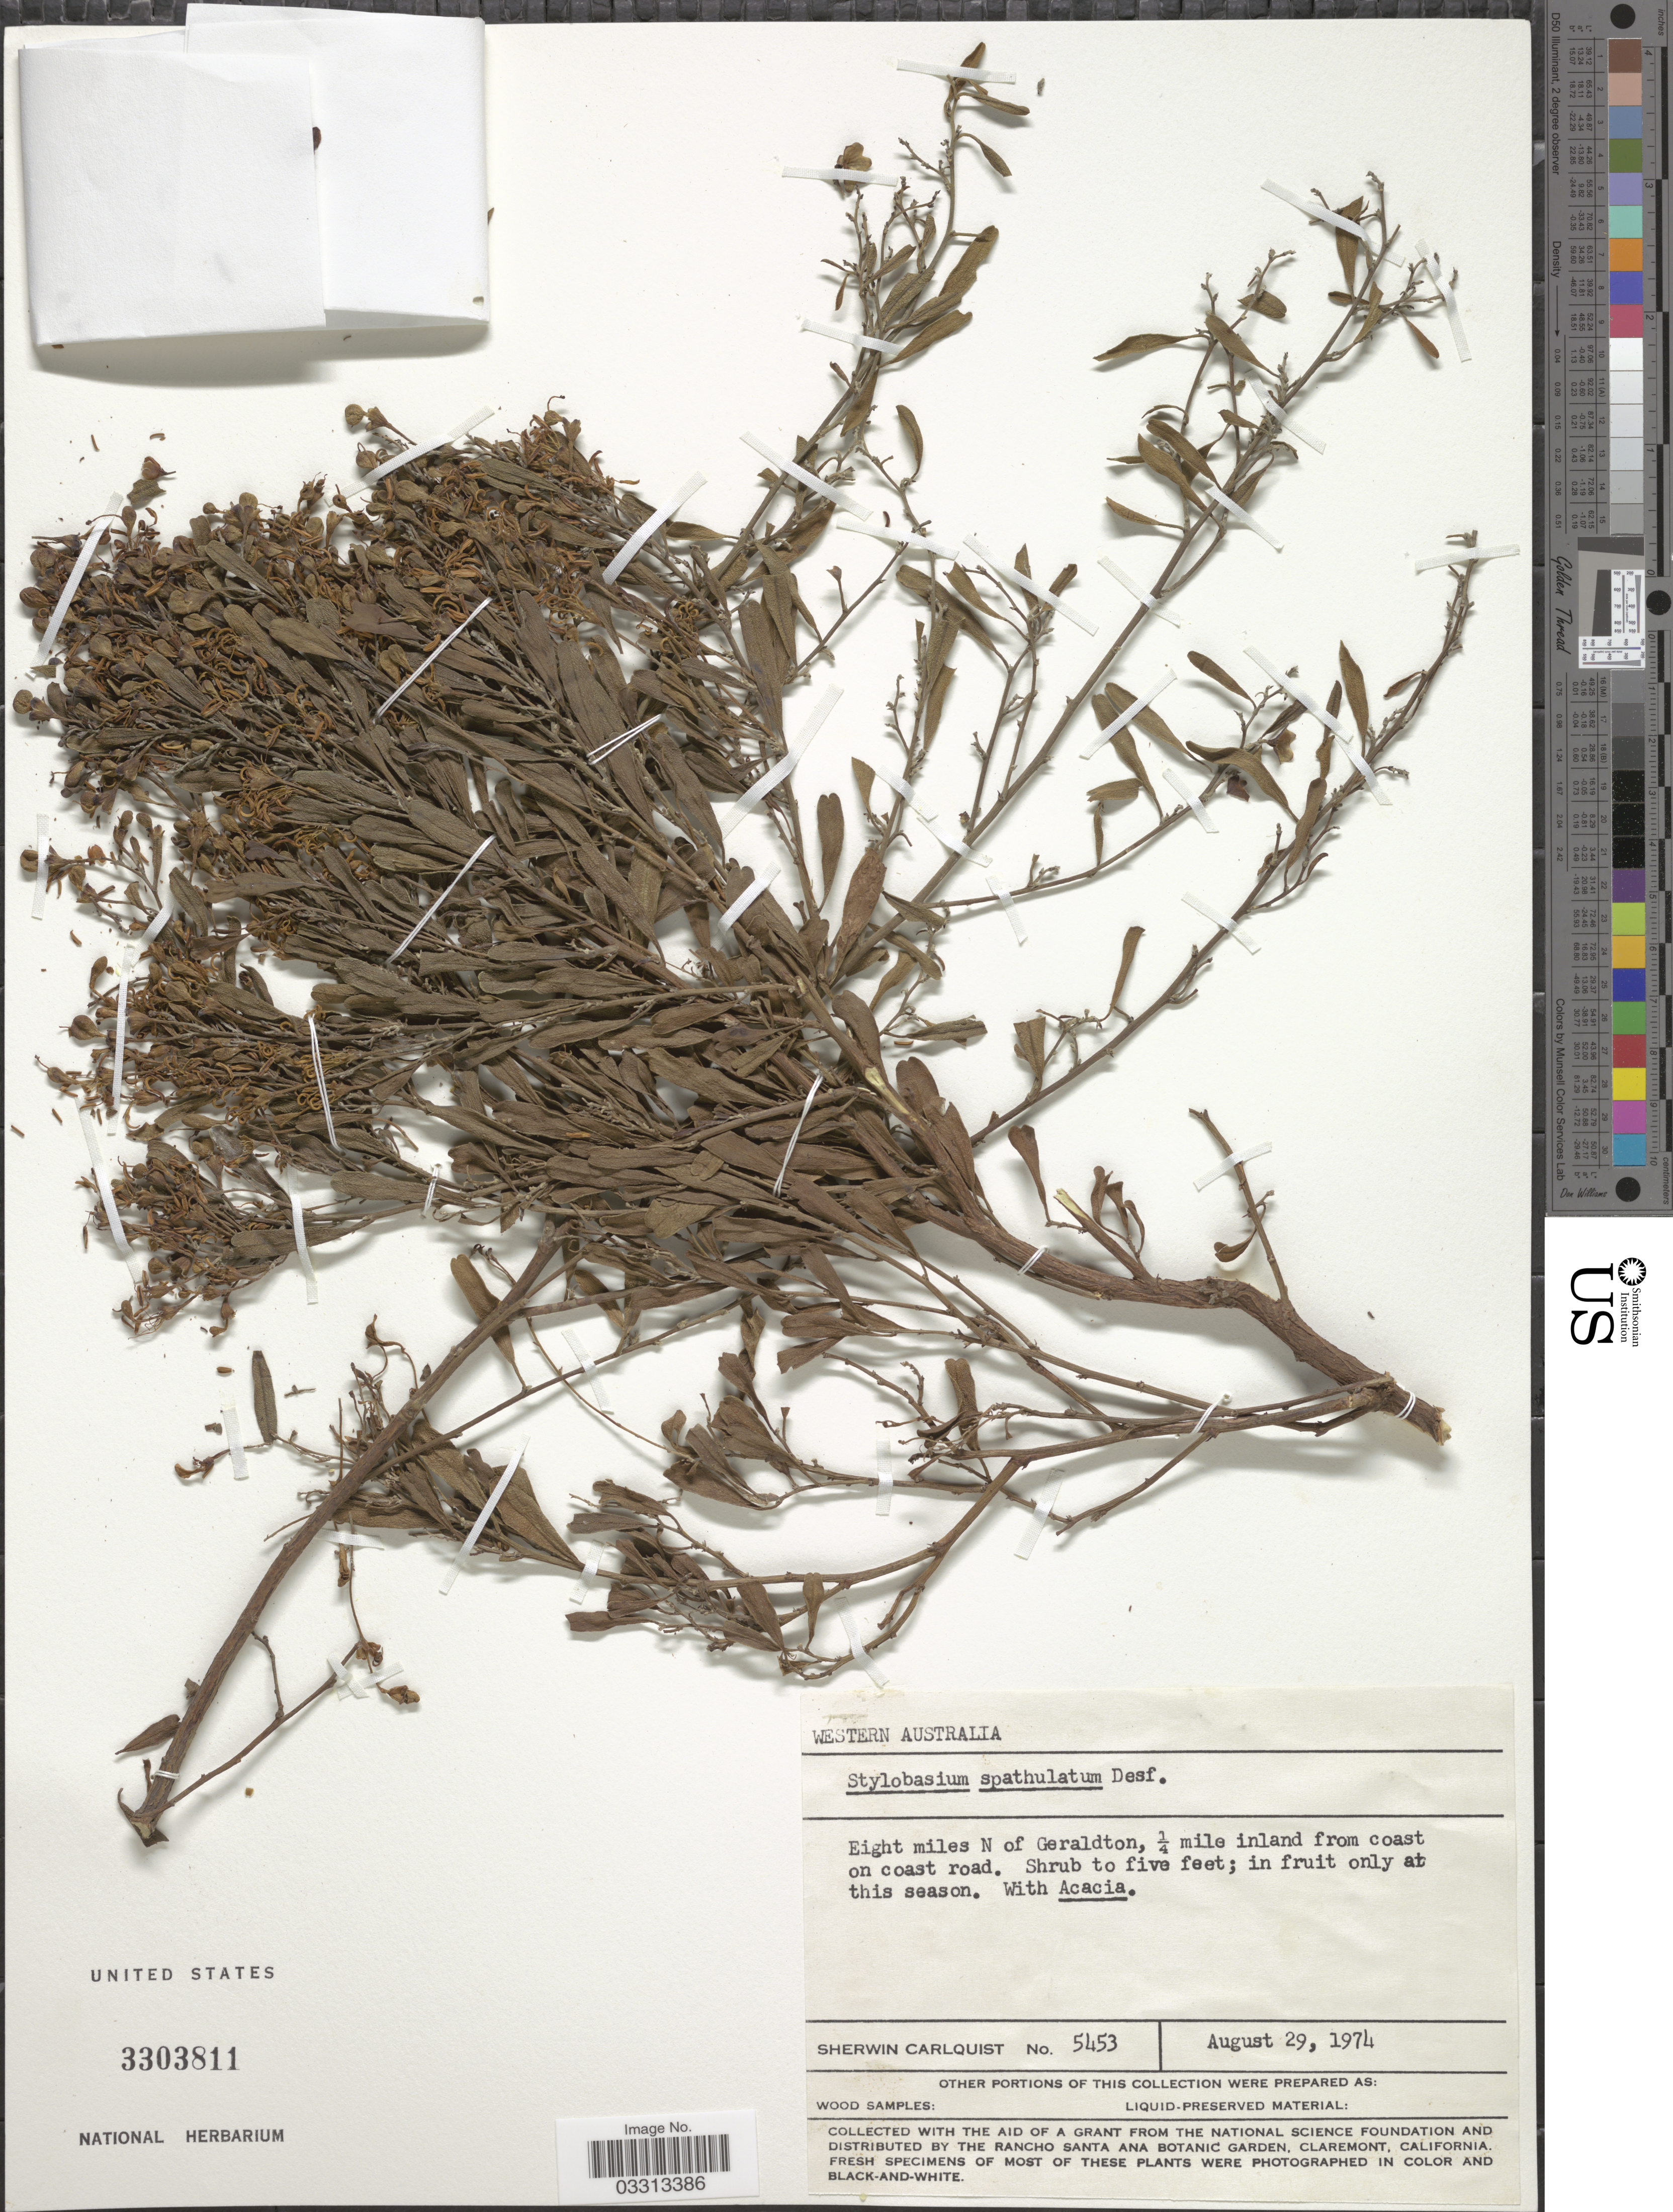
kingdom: Plantae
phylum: Tracheophyta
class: Magnoliopsida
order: Fabales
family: Surianaceae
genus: Stylobasium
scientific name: Stylobasium lineare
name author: Nees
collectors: S. Carlquist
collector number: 5453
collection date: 1974-08-29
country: Australia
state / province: Western Australia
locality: Eight miles N of Geraldton, ¼ mile inland from coast on coast road.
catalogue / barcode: US 3303811